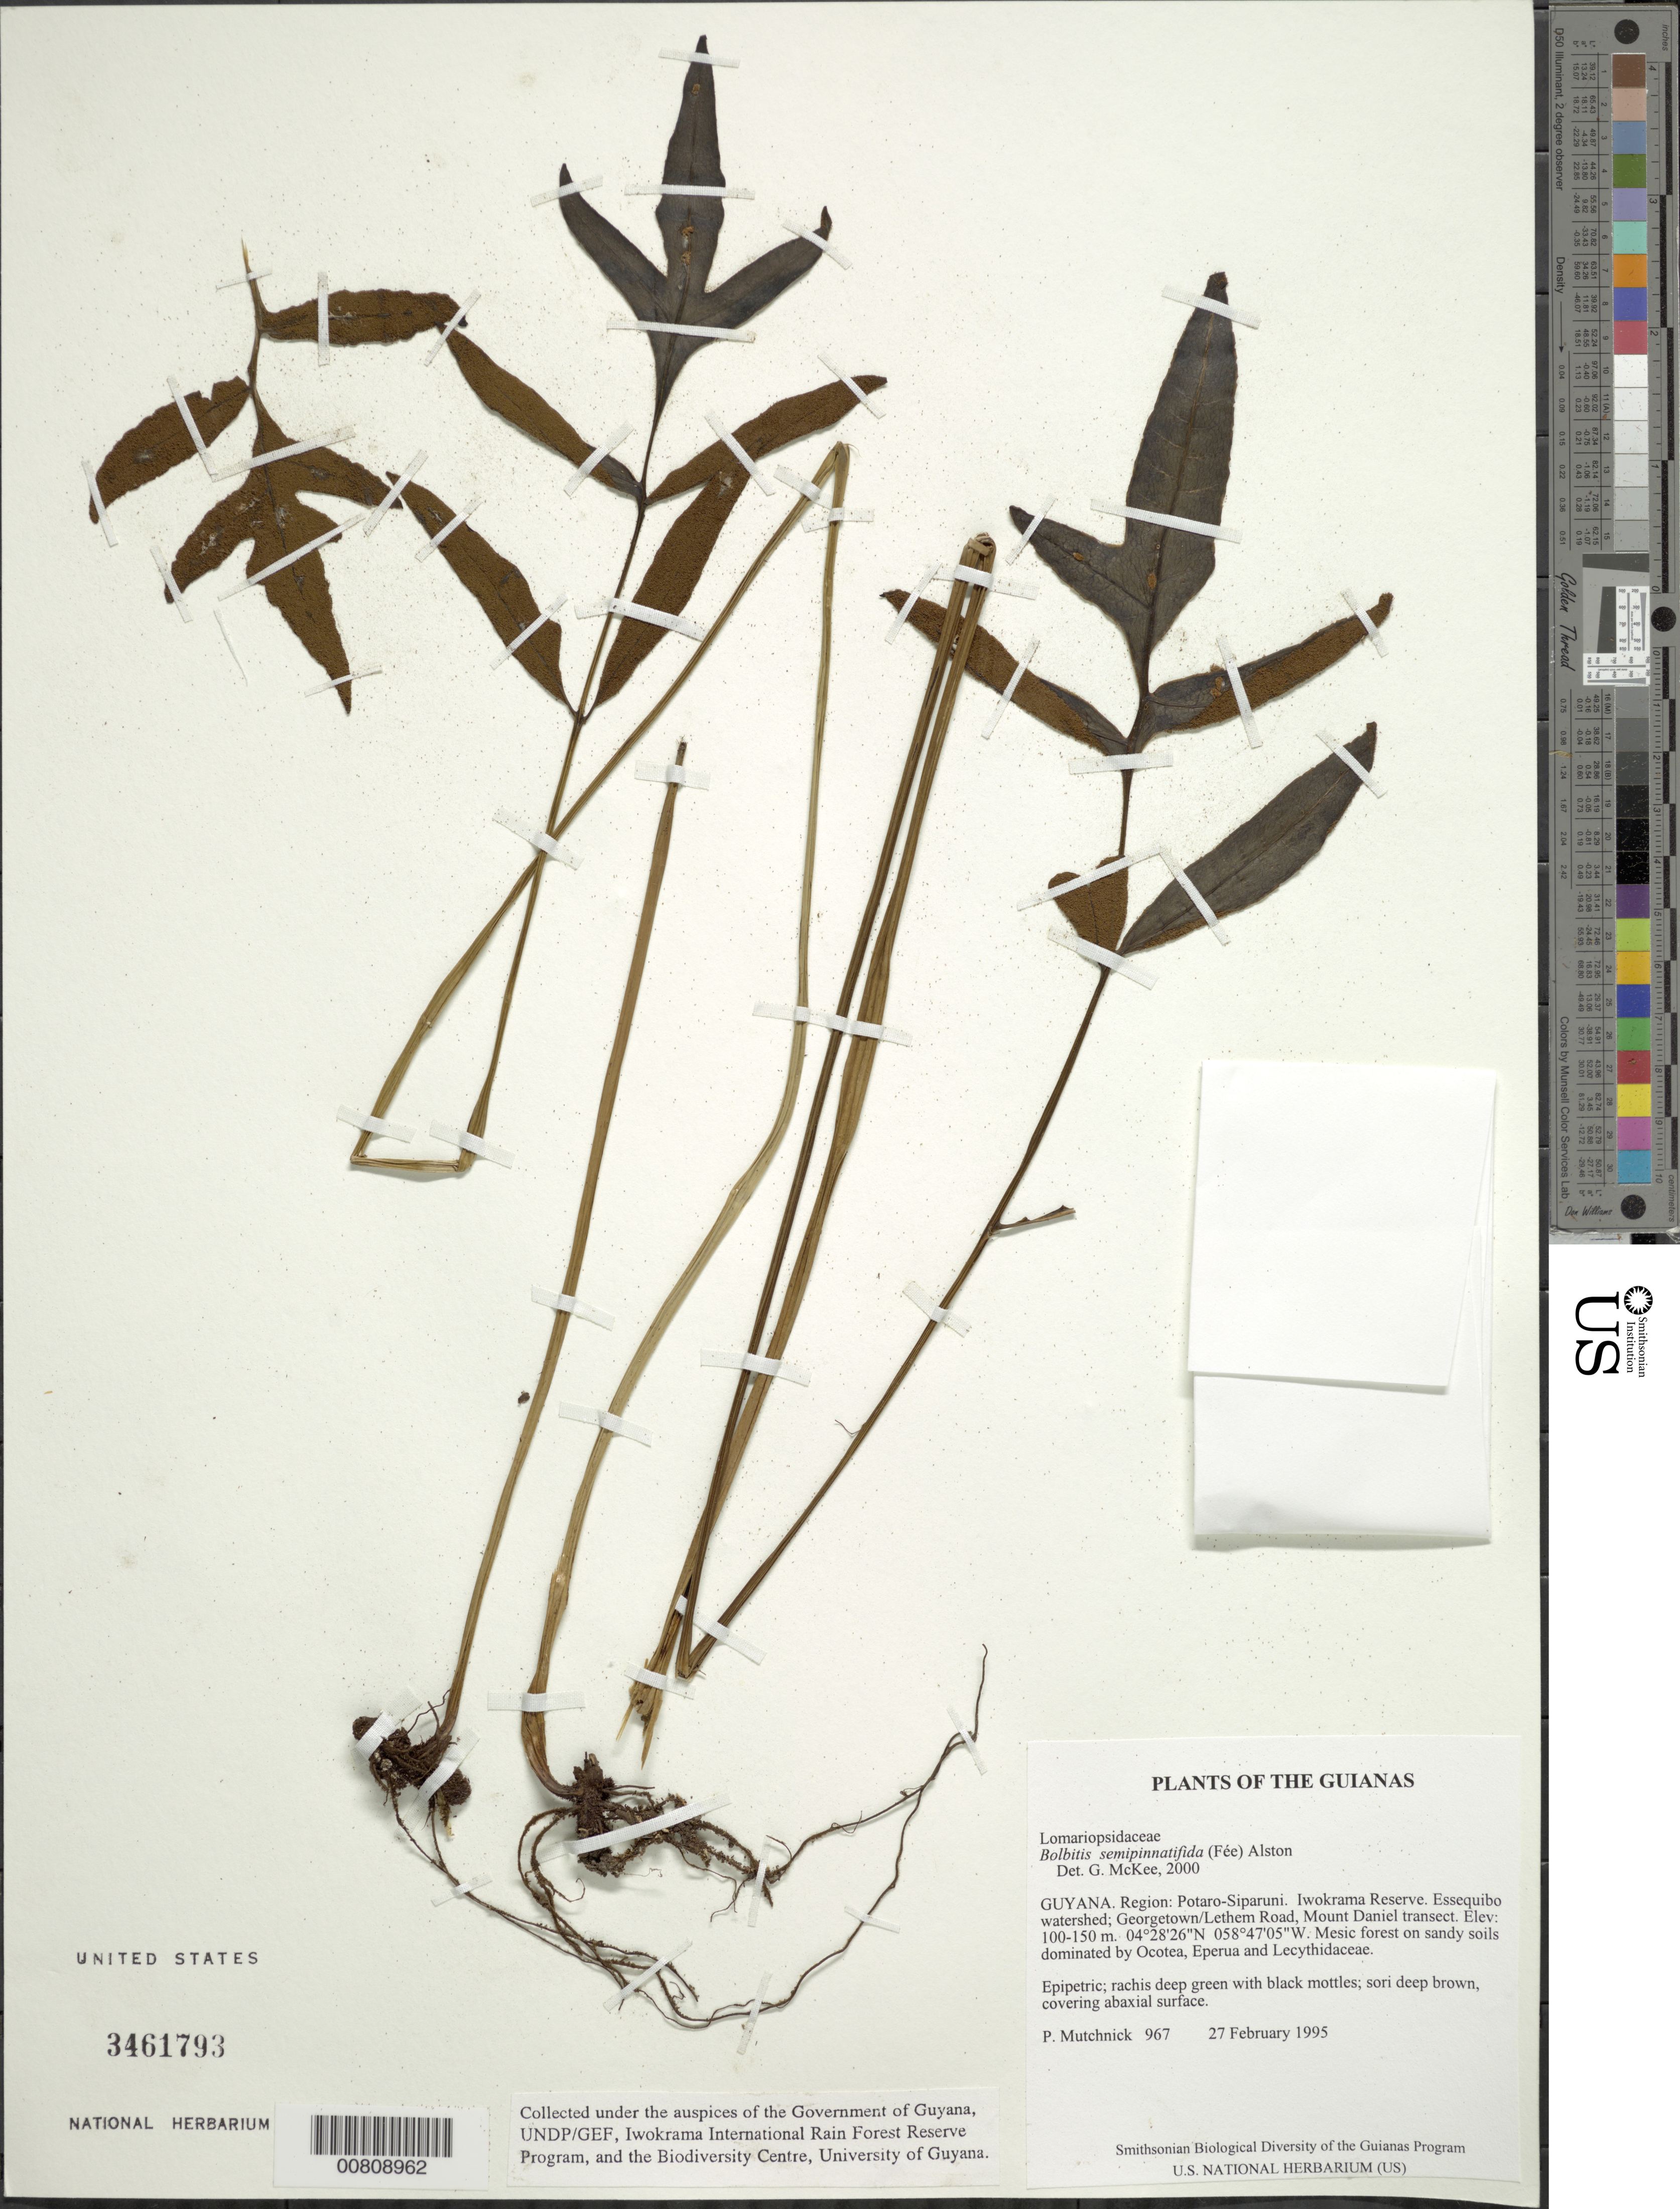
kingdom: Plantae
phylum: Tracheophyta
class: Polypodiopsida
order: Polypodiales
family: Dryopteridaceae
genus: Bolbitis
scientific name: Bolbitis semipinnatifida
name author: (Fée) Alston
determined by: McKee, G. S., (US), NMNH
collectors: P. Mutchnick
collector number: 967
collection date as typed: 27 February 1995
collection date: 1995-02-27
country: Guyana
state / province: Potaro-Siparuni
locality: Iwokrama Reserve. Essequibo watershed; Georgetown/Lethem Road, Mount Daniel transect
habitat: Mesic forest on sandy soils dominated by Ocotea, Eperua and Lecythidaceae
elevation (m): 100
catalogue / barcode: US 3461793